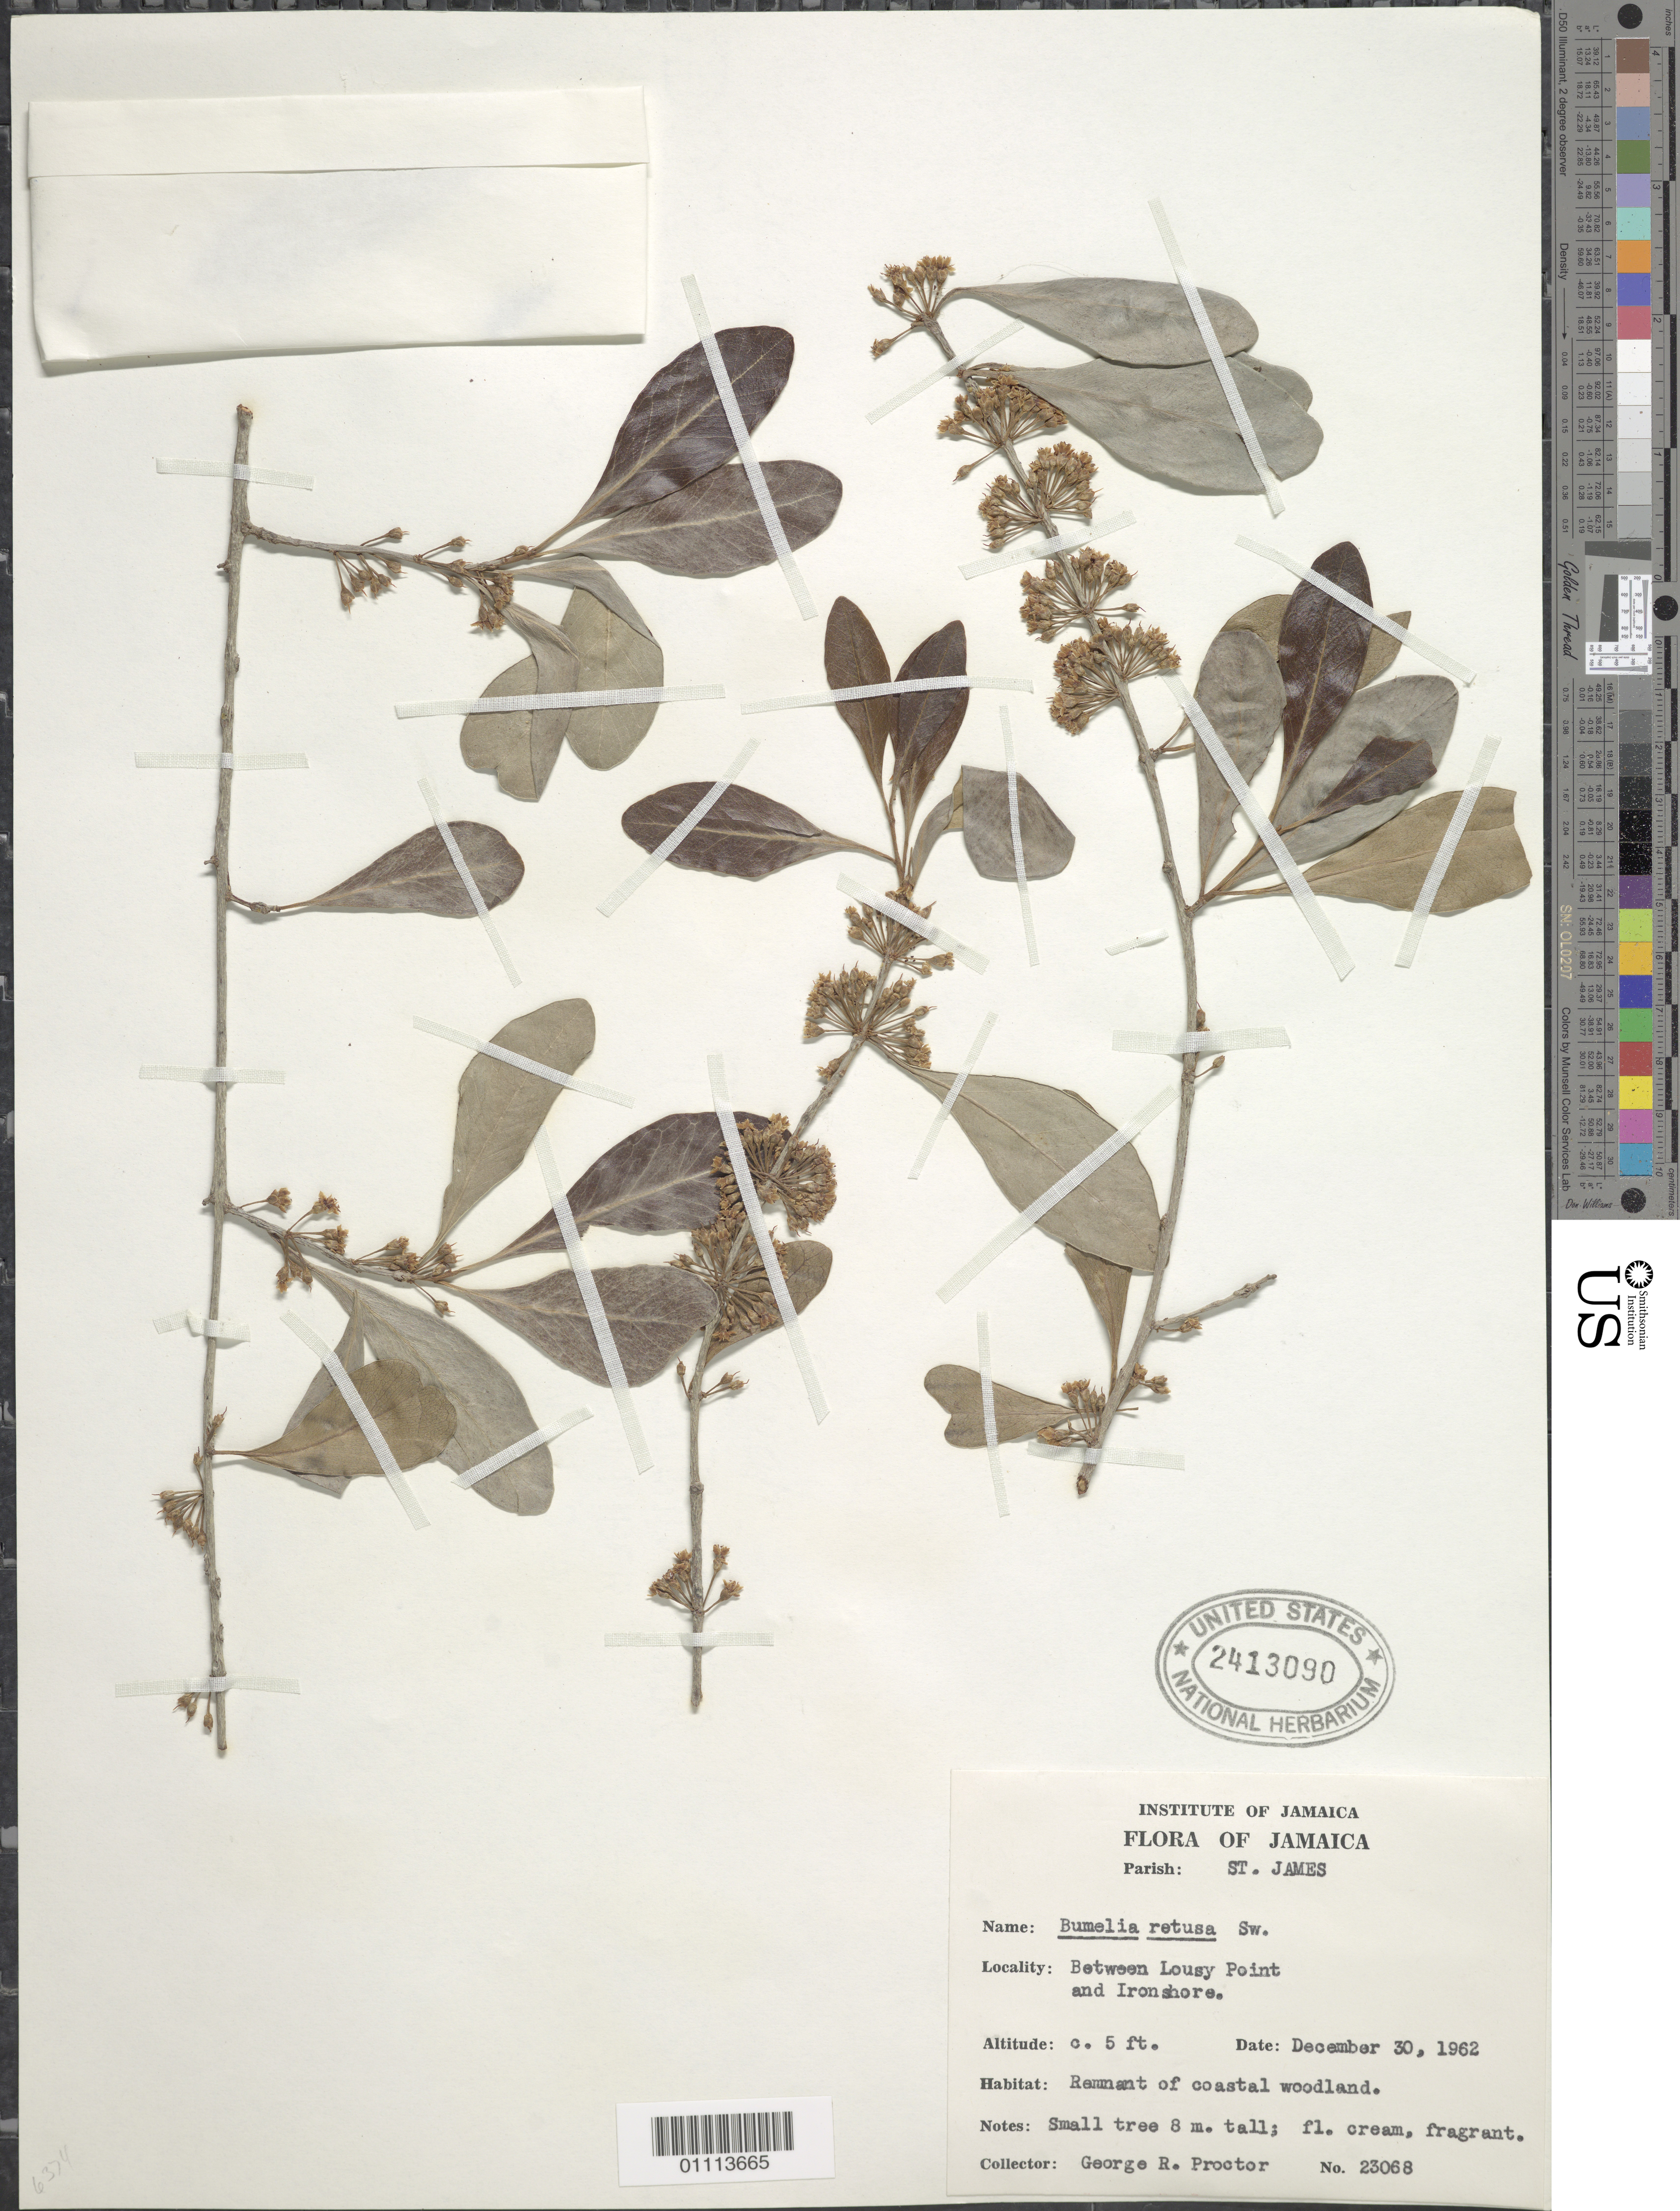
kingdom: Plantae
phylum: Tracheophyta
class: Magnoliopsida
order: Ericales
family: Sapotaceae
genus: Sideroxylon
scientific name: Sideroxylon americanum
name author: (Mill.) T.D. Penn.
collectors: G. R. Proctor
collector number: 23068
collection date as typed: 30 Dec 1962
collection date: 1962-12-30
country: Jamaica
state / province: Saint James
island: Jamaica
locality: Between Lougy Point and Ironshore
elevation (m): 2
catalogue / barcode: US 2413090